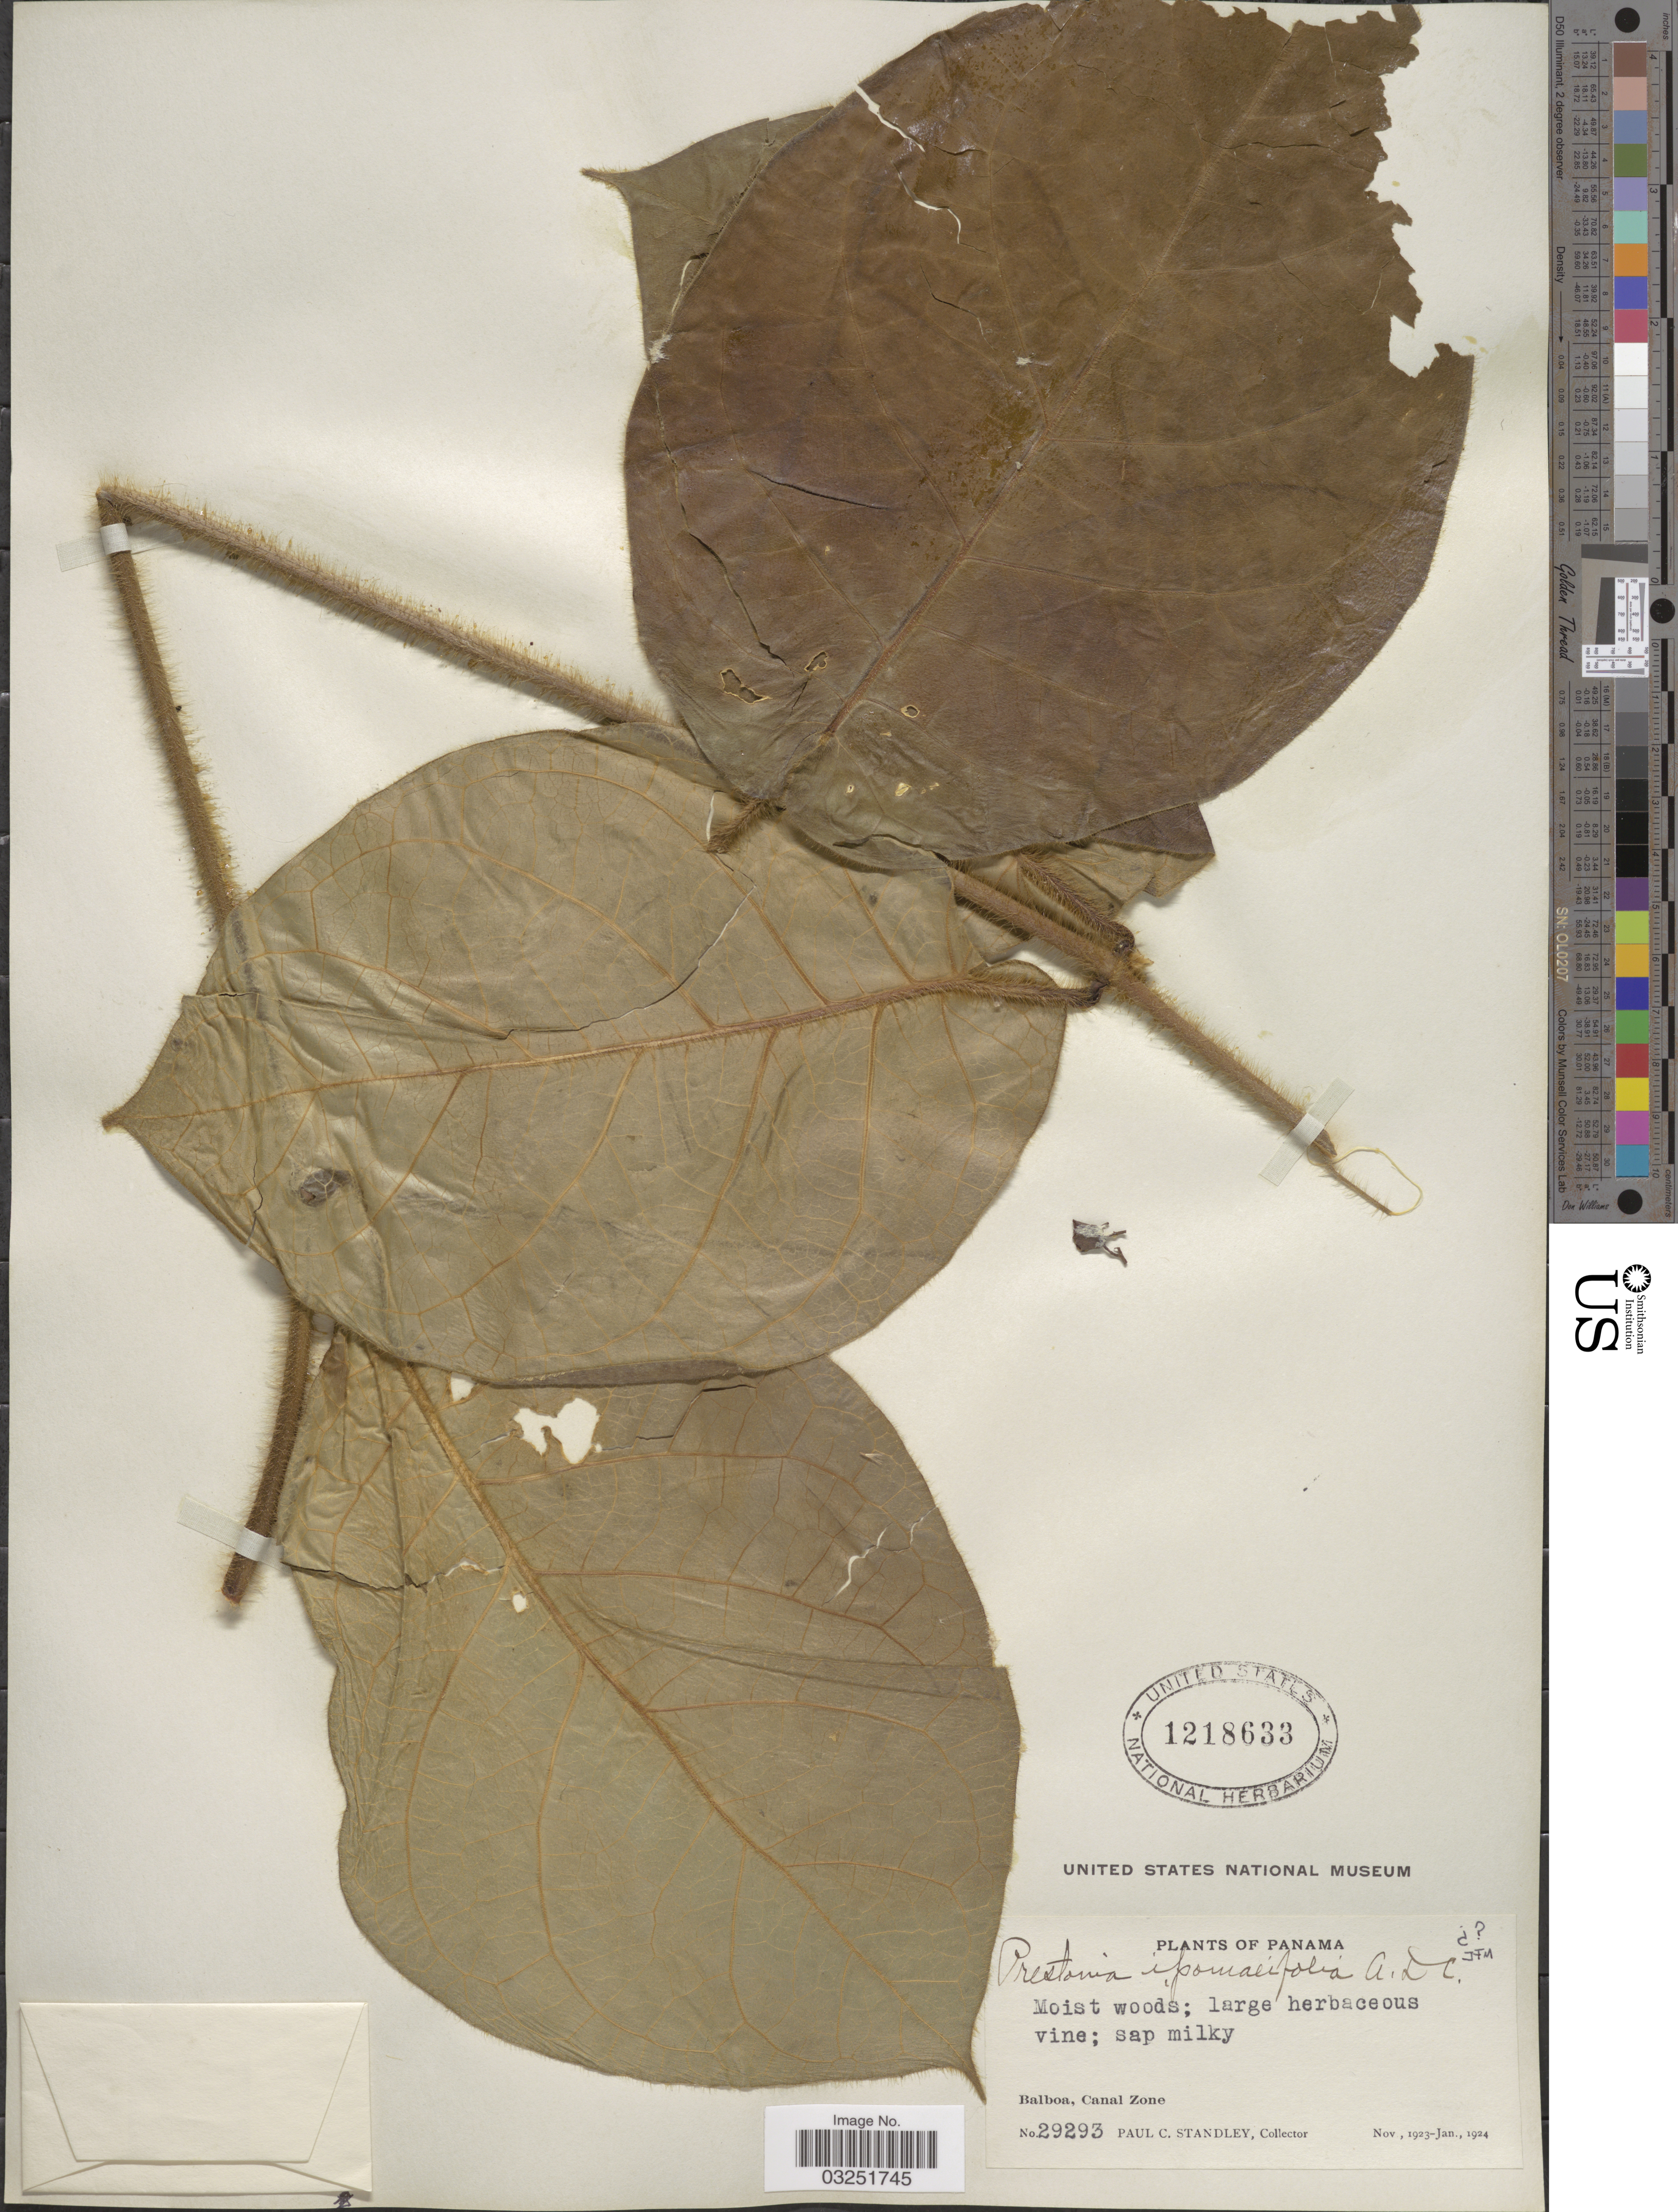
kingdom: Plantae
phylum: Tracheophyta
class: Magnoliopsida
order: Gentianales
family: Apocynaceae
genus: Prestonia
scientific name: Prestonia ipomaeifolia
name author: A. DC.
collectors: P. C. Standley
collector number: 29293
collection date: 1923-11/1924-01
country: Panama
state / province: Colón / Panamá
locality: Balboa, Canal Zone.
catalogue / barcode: US 1218633